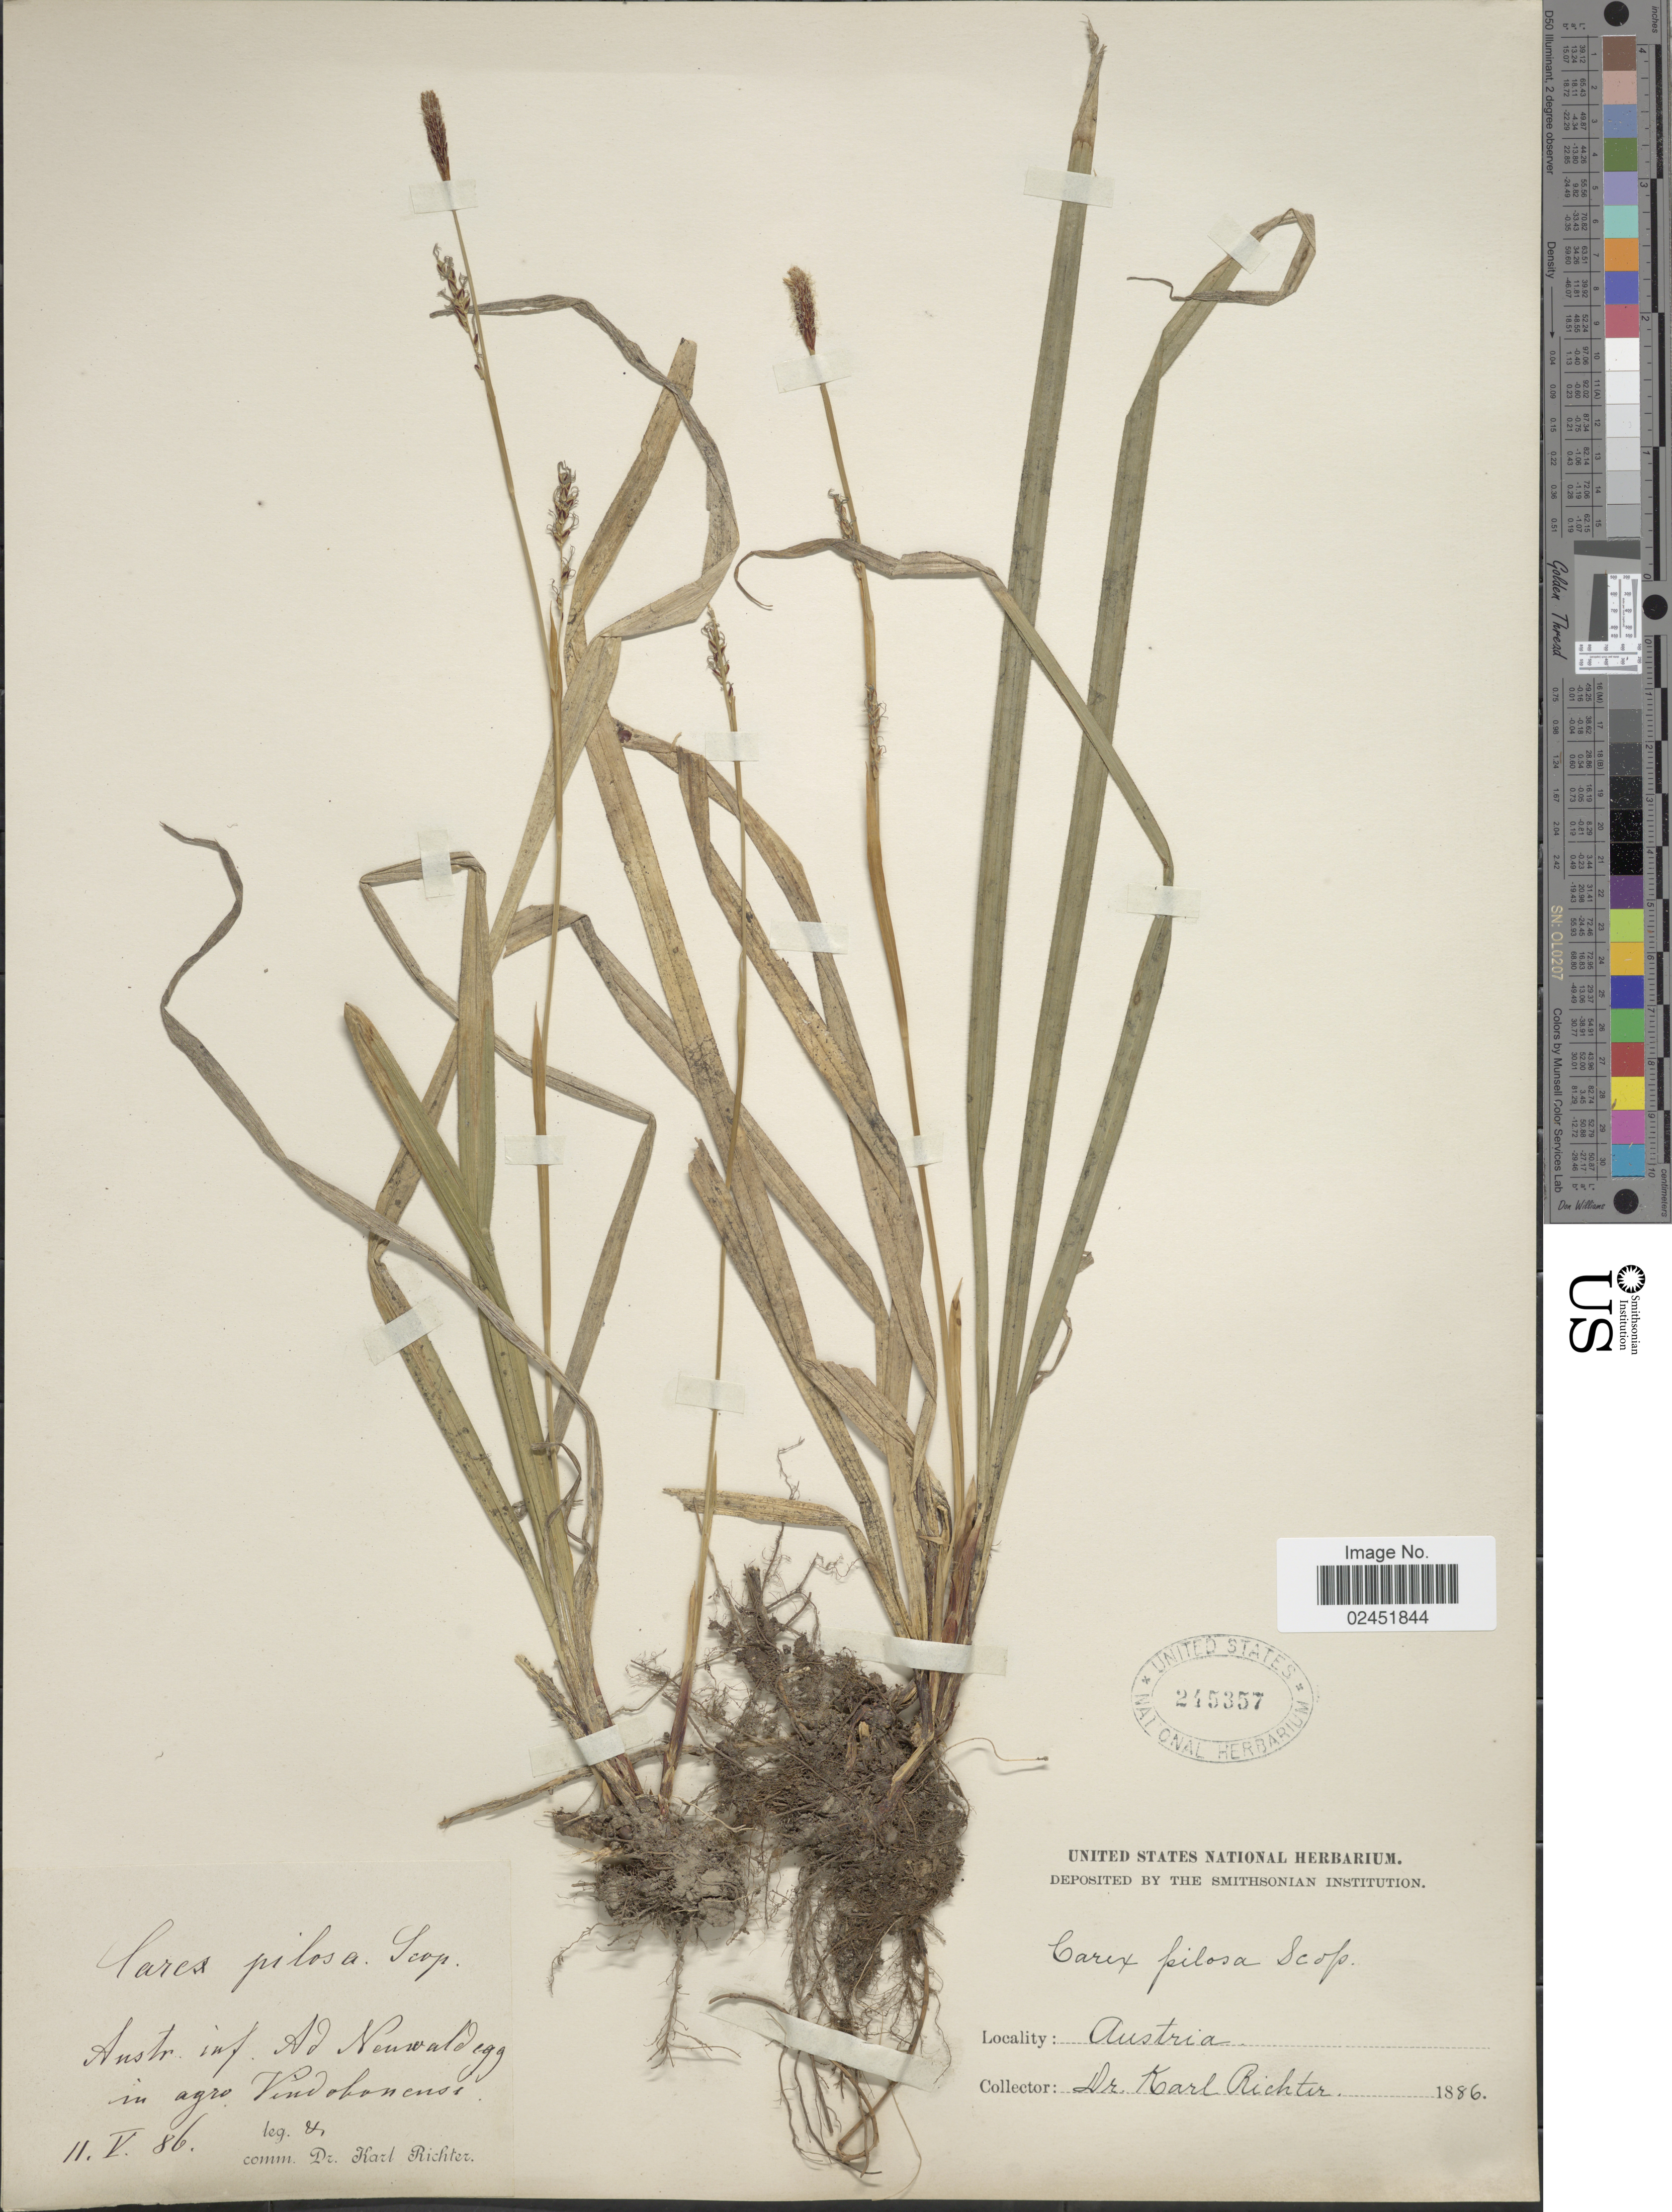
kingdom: Plantae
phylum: Tracheophyta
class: Liliopsida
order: Poales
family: Cyperaceae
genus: Carex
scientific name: Carex pilosa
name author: Scop.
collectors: K. Richter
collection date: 1886-05-11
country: Austria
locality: Austr. inf. Ad Nenwaldegg in agro Vindokanenss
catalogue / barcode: US 245357